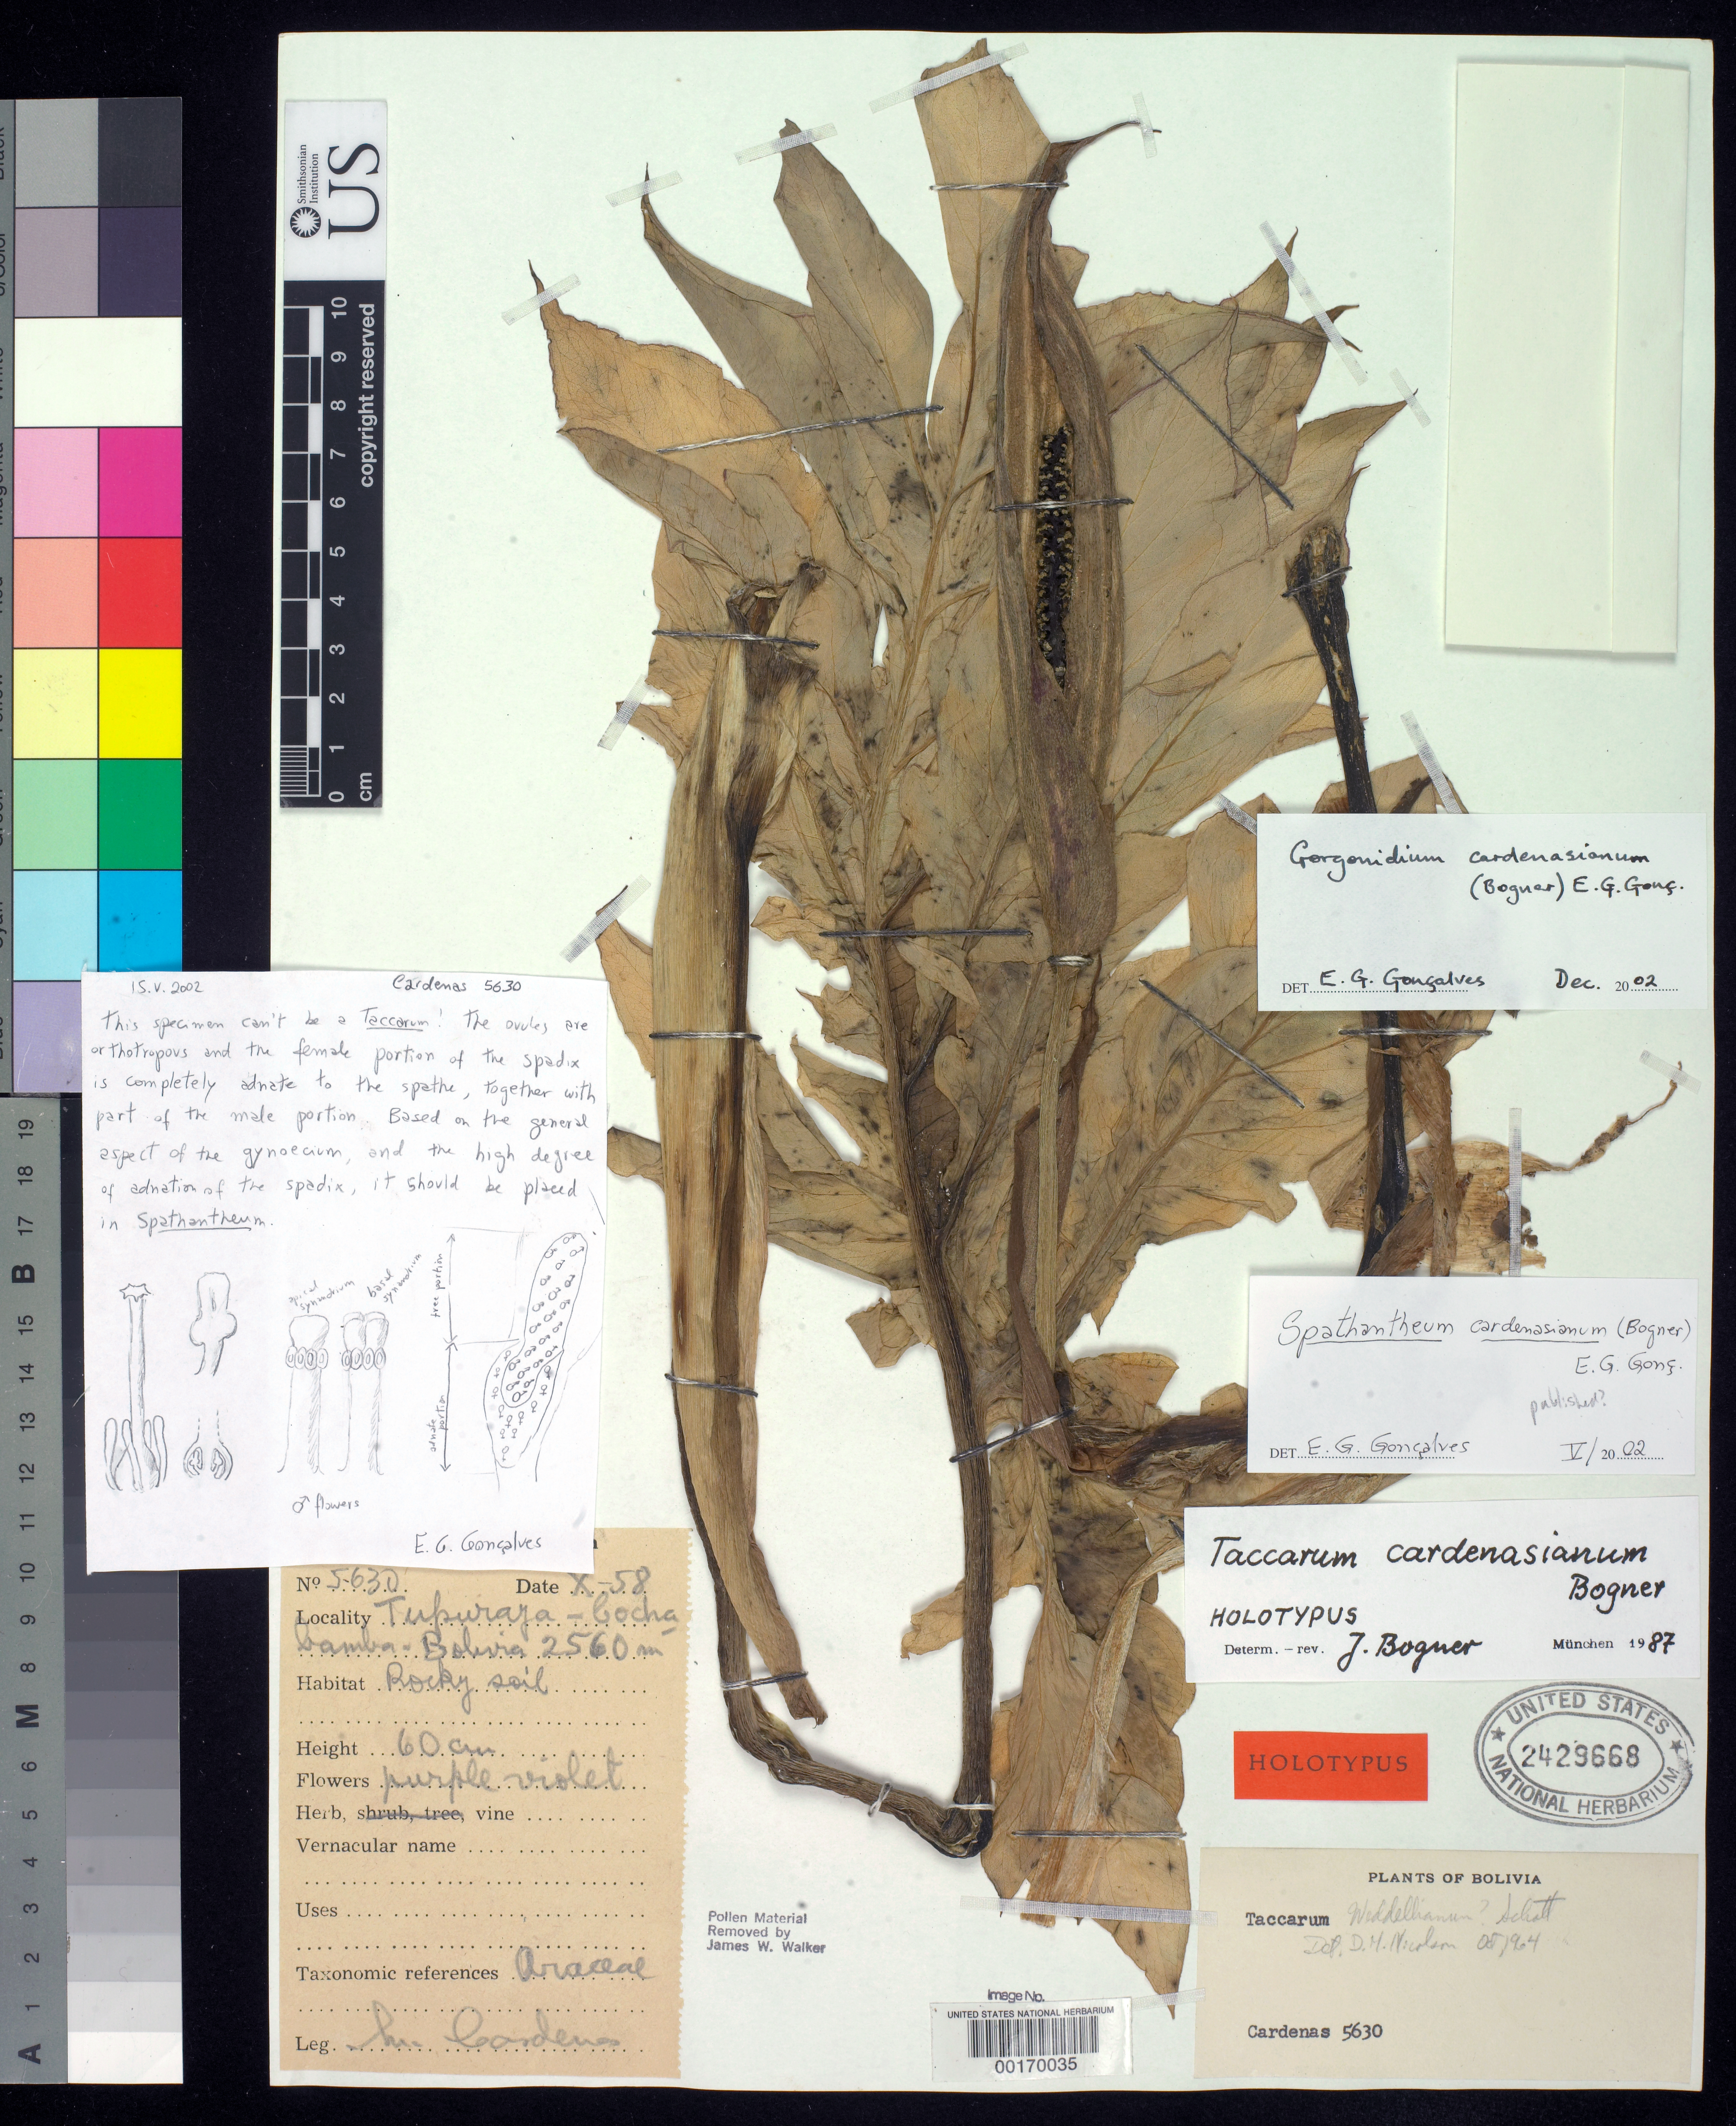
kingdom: Plantae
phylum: Tracheophyta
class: Liliopsida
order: Alismatales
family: Araceae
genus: Taccarum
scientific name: Taccarum cardenasianum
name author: Bogner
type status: Holotype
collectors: M. Cárdenas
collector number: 5630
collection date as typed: Oct 1958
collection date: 1958-10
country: Bolivia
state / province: Cochabamba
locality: Tupuraya.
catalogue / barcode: US 2429668